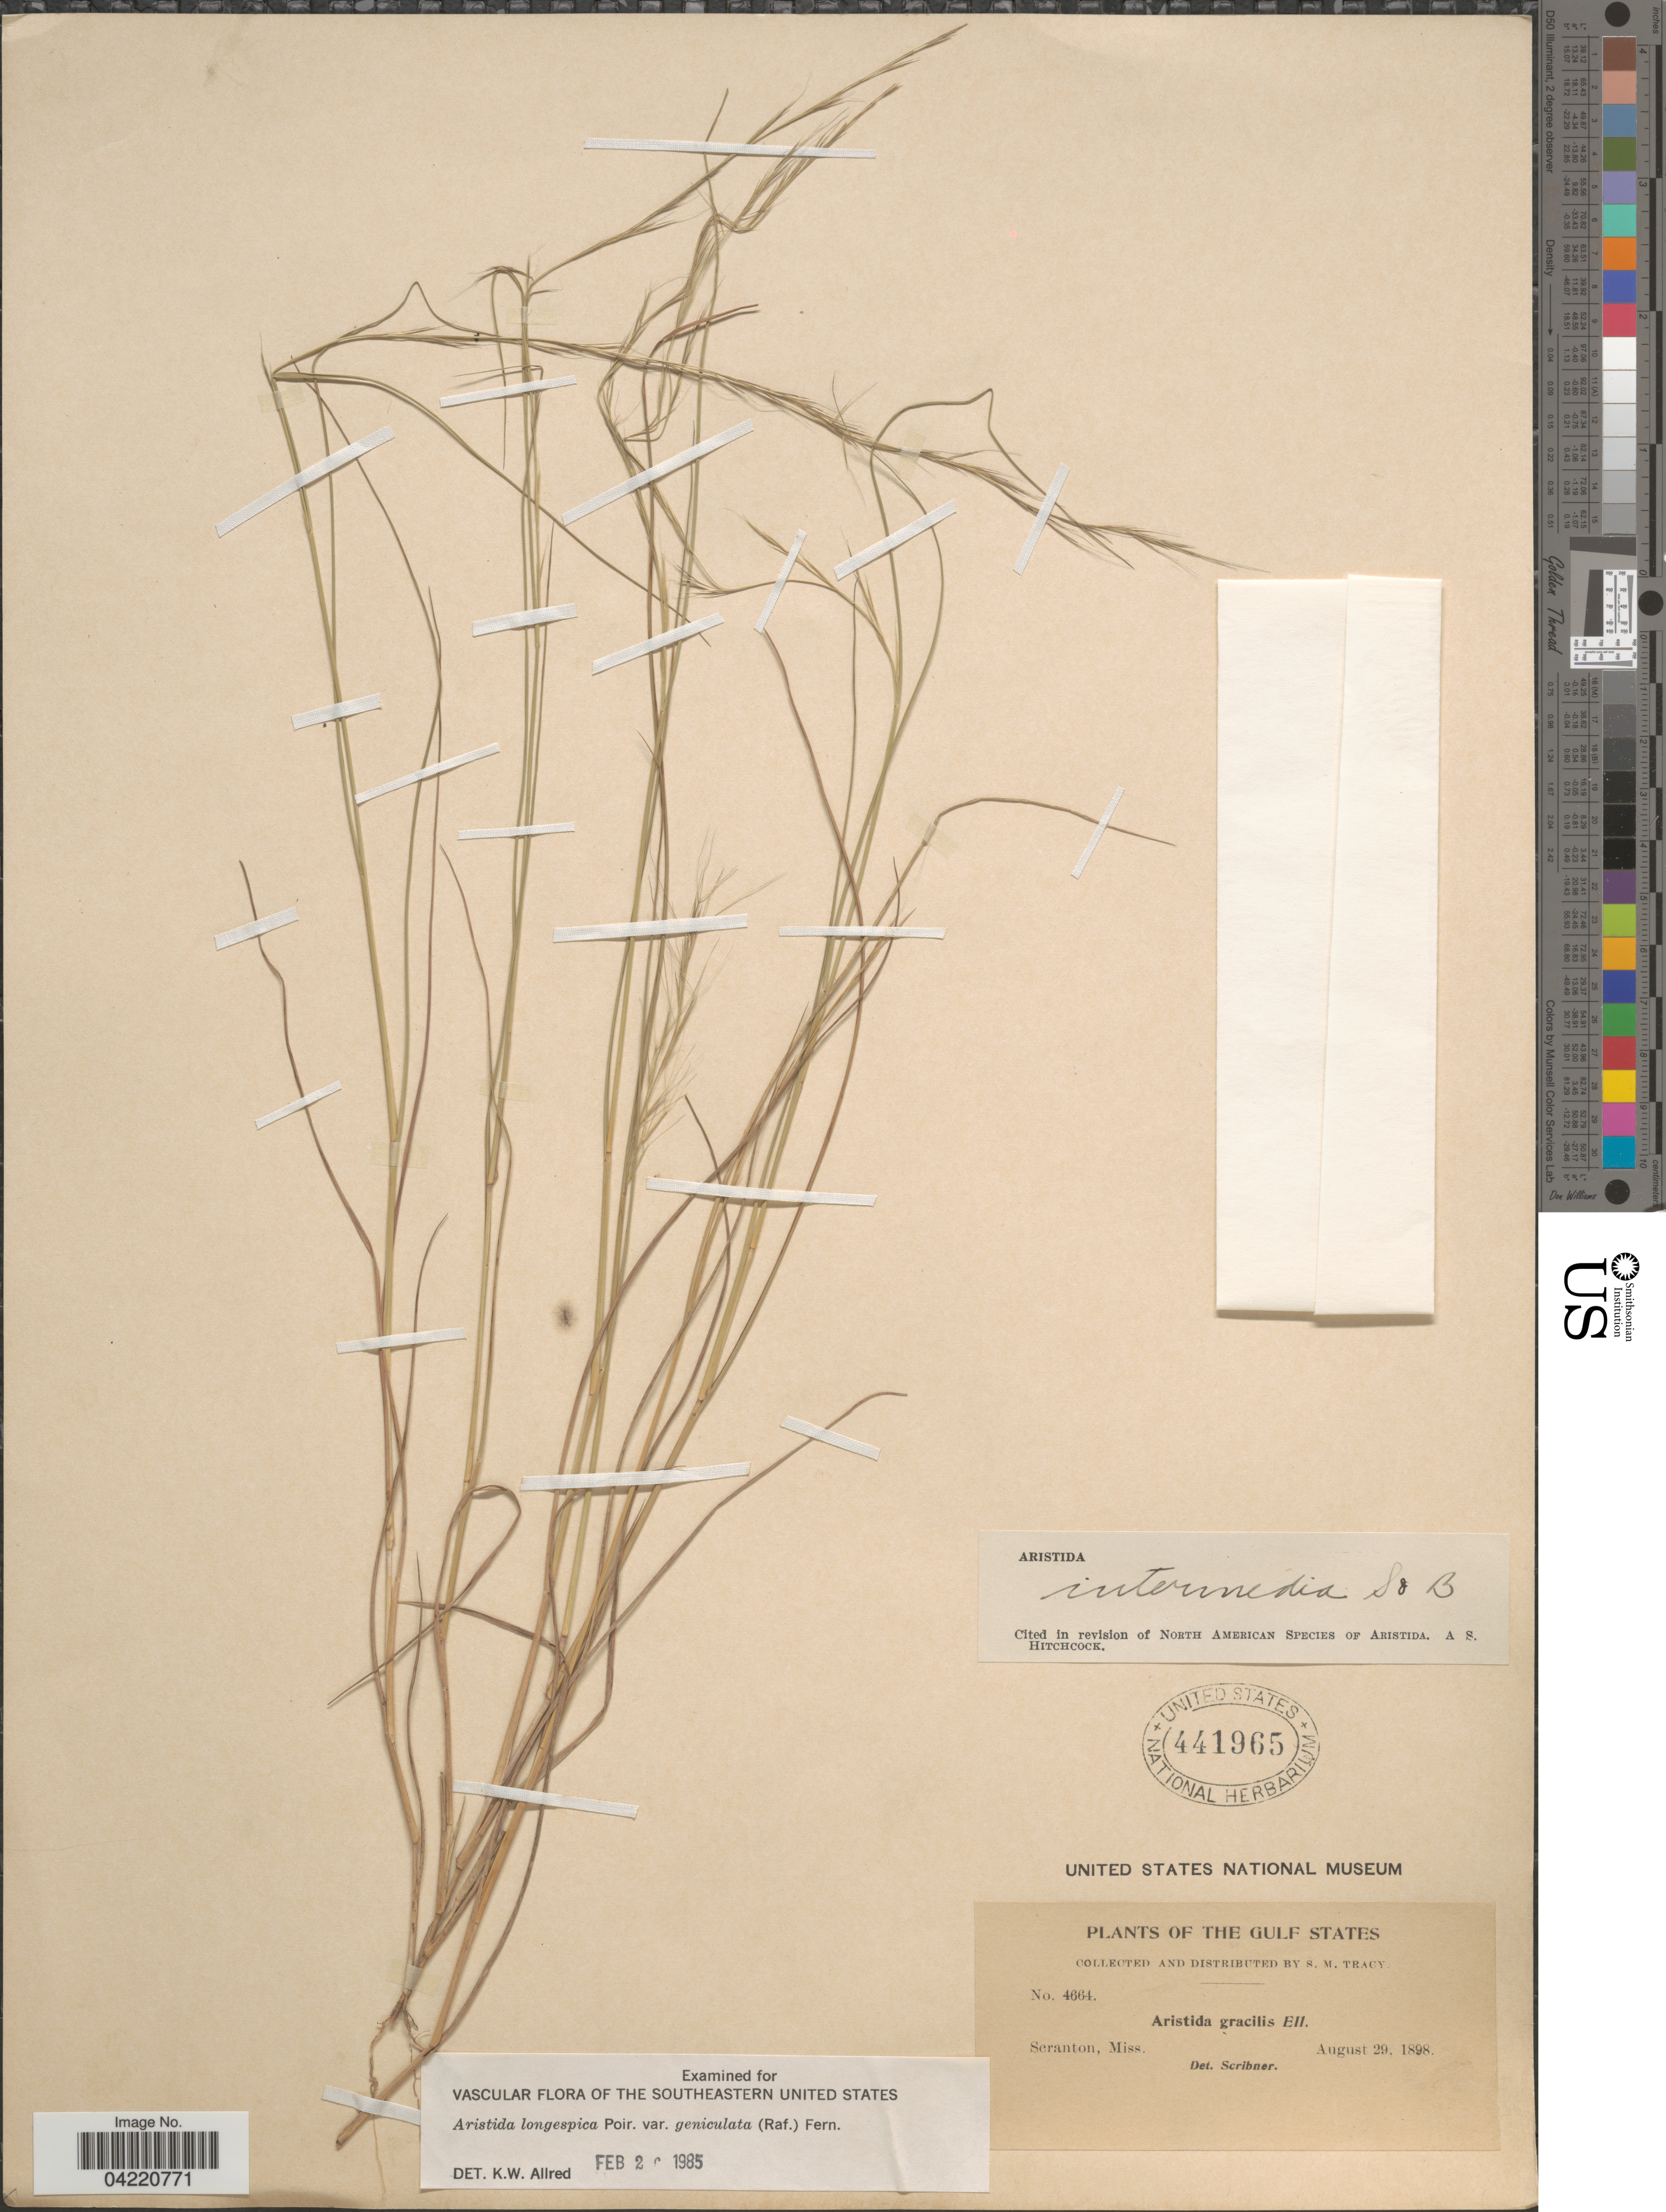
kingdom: Plantae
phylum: Tracheophyta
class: Liliopsida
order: Poales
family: Poaceae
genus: Aristida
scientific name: Aristida longespica var. geniculata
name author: (Raf.) Fernald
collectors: S. M. Tracy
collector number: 4664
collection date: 1898-08-29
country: United States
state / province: Mississippi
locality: The Gulf States. Scranton.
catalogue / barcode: US 441965